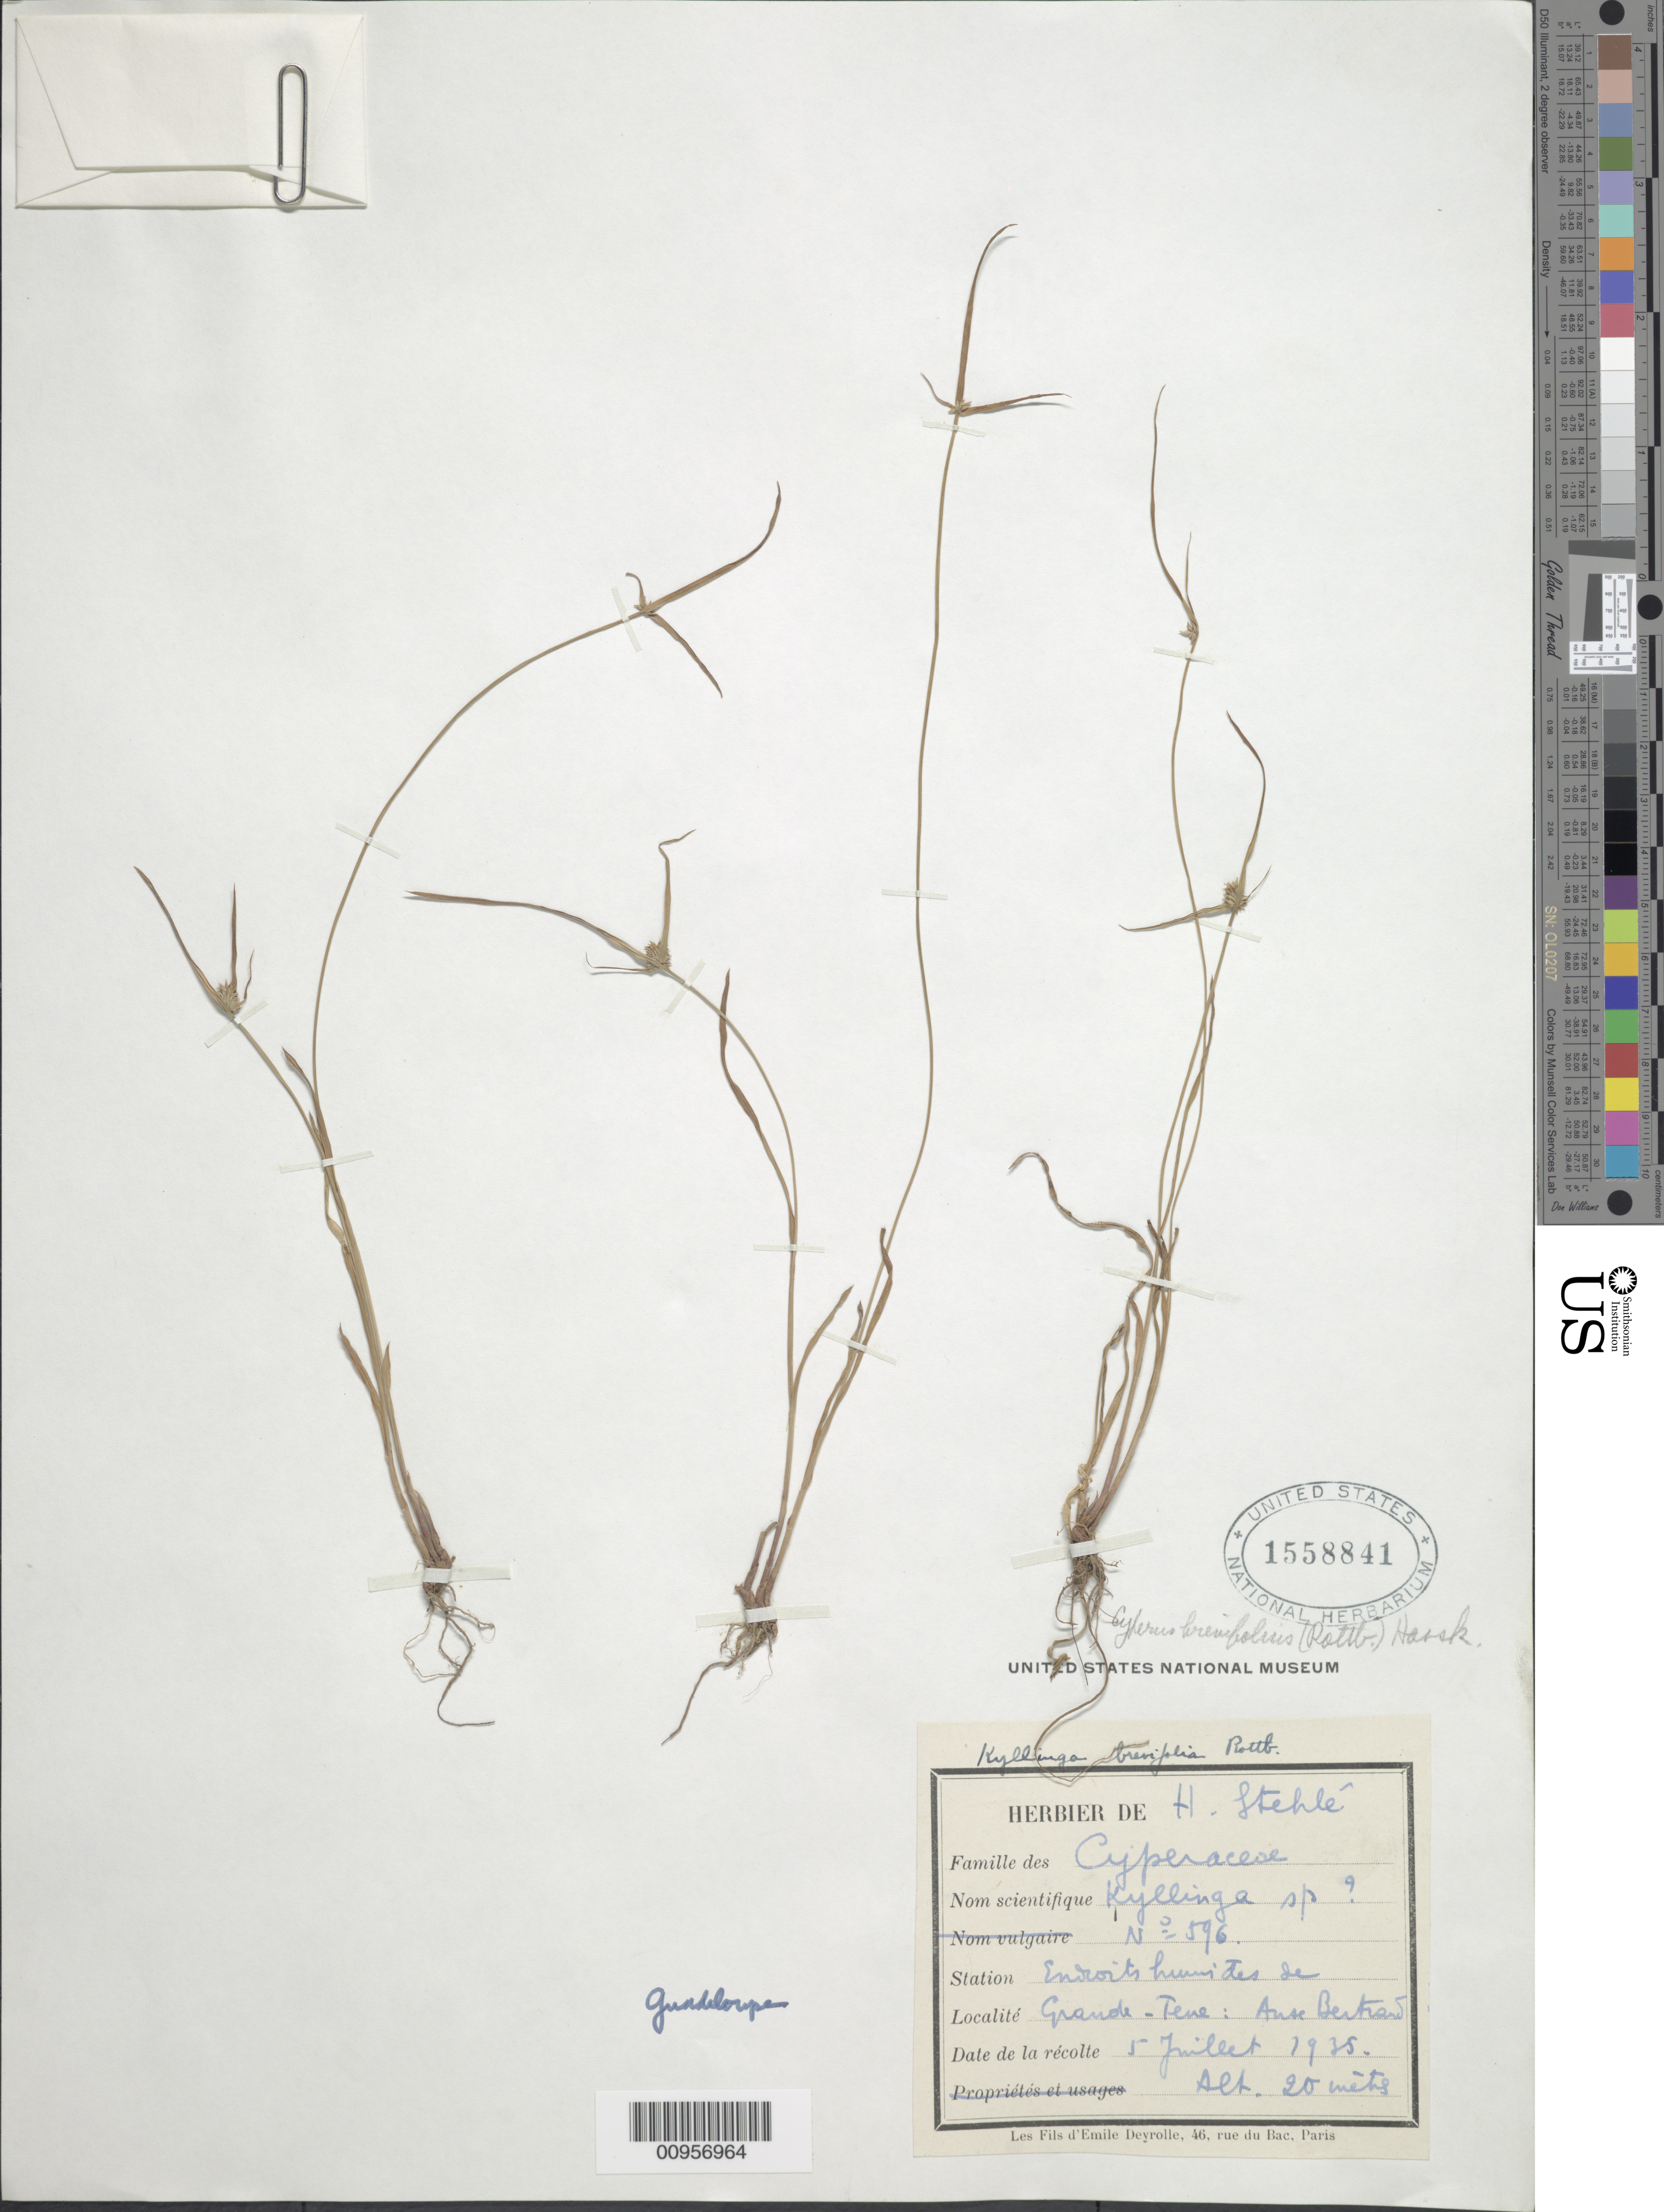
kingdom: Plantae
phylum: Tracheophyta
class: Liliopsida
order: Poales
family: Cyperaceae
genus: Cyperus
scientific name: Cyperus brevifolius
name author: (Rottb.) Hassk.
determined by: Strong, M. T., (US), Smithsonian Institution - National Museum of Natural History (UNITED STATES)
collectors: H. Stehlé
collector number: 596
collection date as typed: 05 Jul 1935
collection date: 1935-07-05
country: Guadeloupe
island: Grande Terre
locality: Grande Terre, Anse Bertrand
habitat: Endroits humides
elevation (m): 20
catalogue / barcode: US 1558841